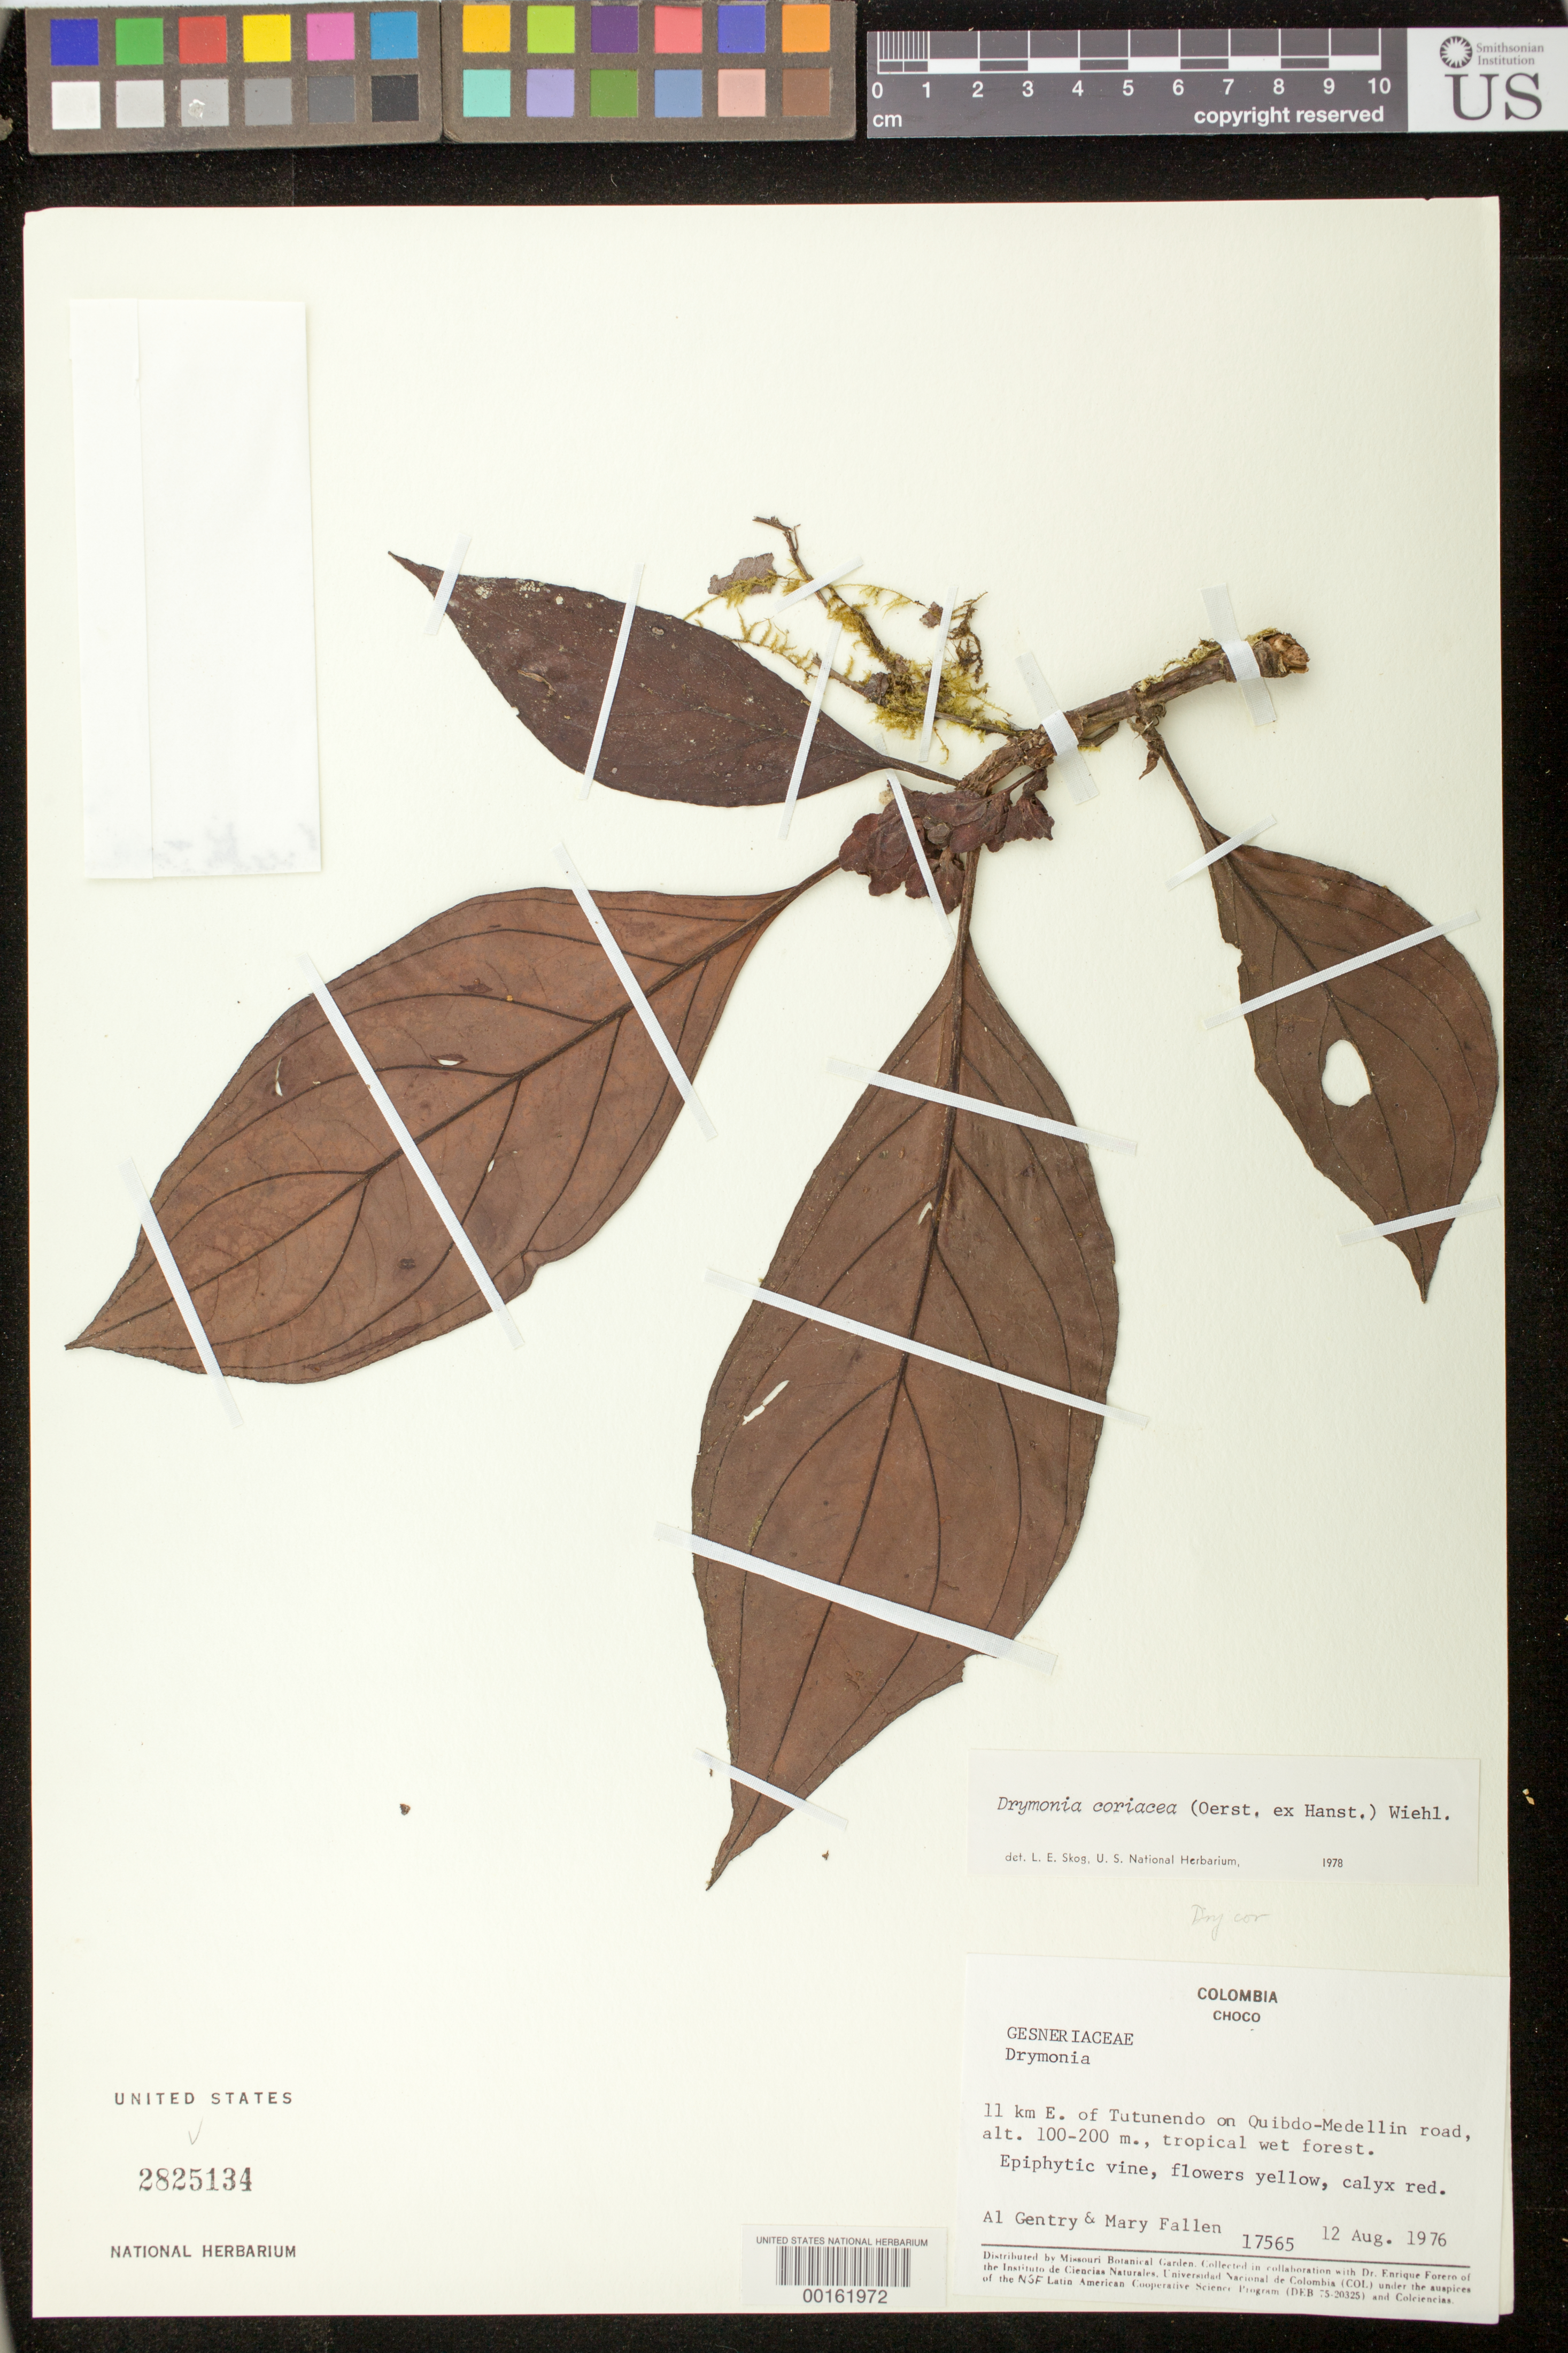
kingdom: Plantae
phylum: Tracheophyta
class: Magnoliopsida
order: Lamiales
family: Gesneriaceae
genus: Drymonia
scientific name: Drymonia coriacea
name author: (Oerst. ex Hanst.) Wiehler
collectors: A. H. Gentry & M. Fallen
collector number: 17565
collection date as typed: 12 Aug 1976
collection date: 1976-08-12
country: Colombia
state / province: Chocó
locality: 11 km E of Tutunendo on Quibdo - Medellin road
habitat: Tropical wet forest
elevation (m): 100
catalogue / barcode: US 2825134